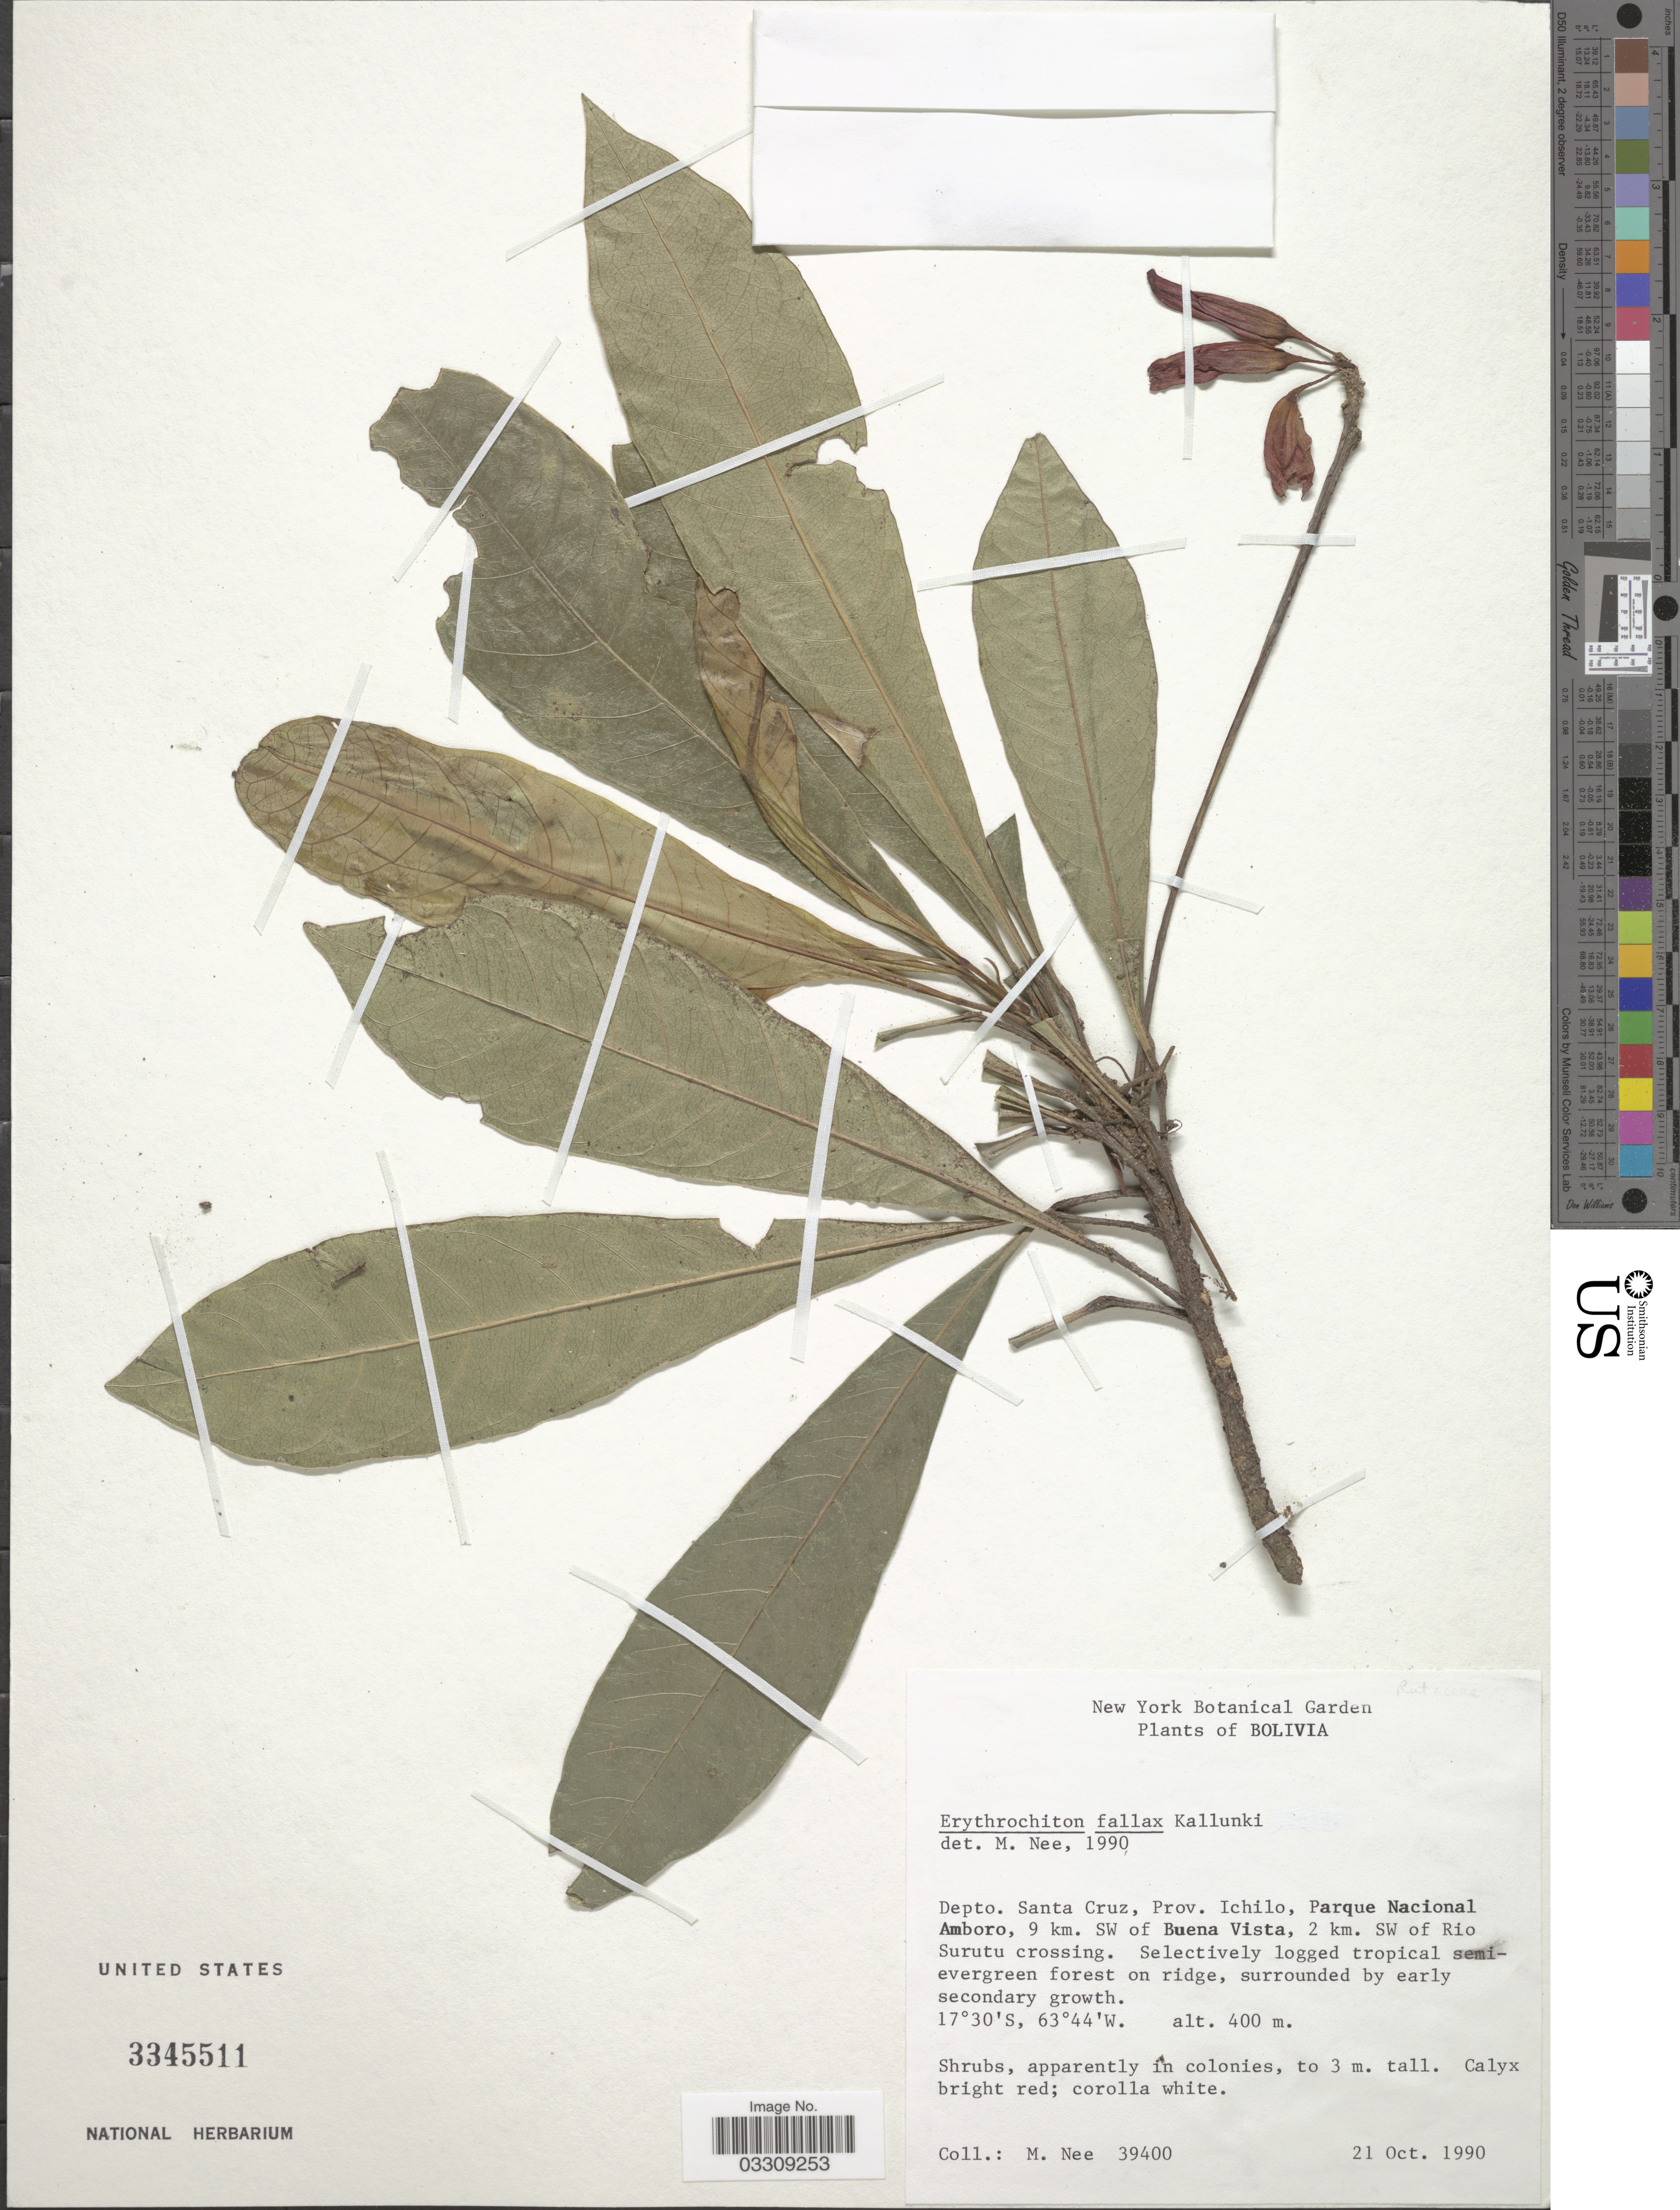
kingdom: Plantae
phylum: Tracheophyta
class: Magnoliopsida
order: Sapindales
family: Rutaceae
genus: Erythrochiton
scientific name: Erythrochiton fallax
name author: Kallunki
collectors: M. Nee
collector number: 39400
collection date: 1990-10-21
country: Bolivia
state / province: Santa Cruz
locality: Depto. Santa Cruz, Prov. Ichilo, Parque Nacional Amboro, 9 km. SW of Buena Vista, 2 km. SW of Rio Surutu crossing.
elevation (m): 400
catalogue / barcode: US 3345511